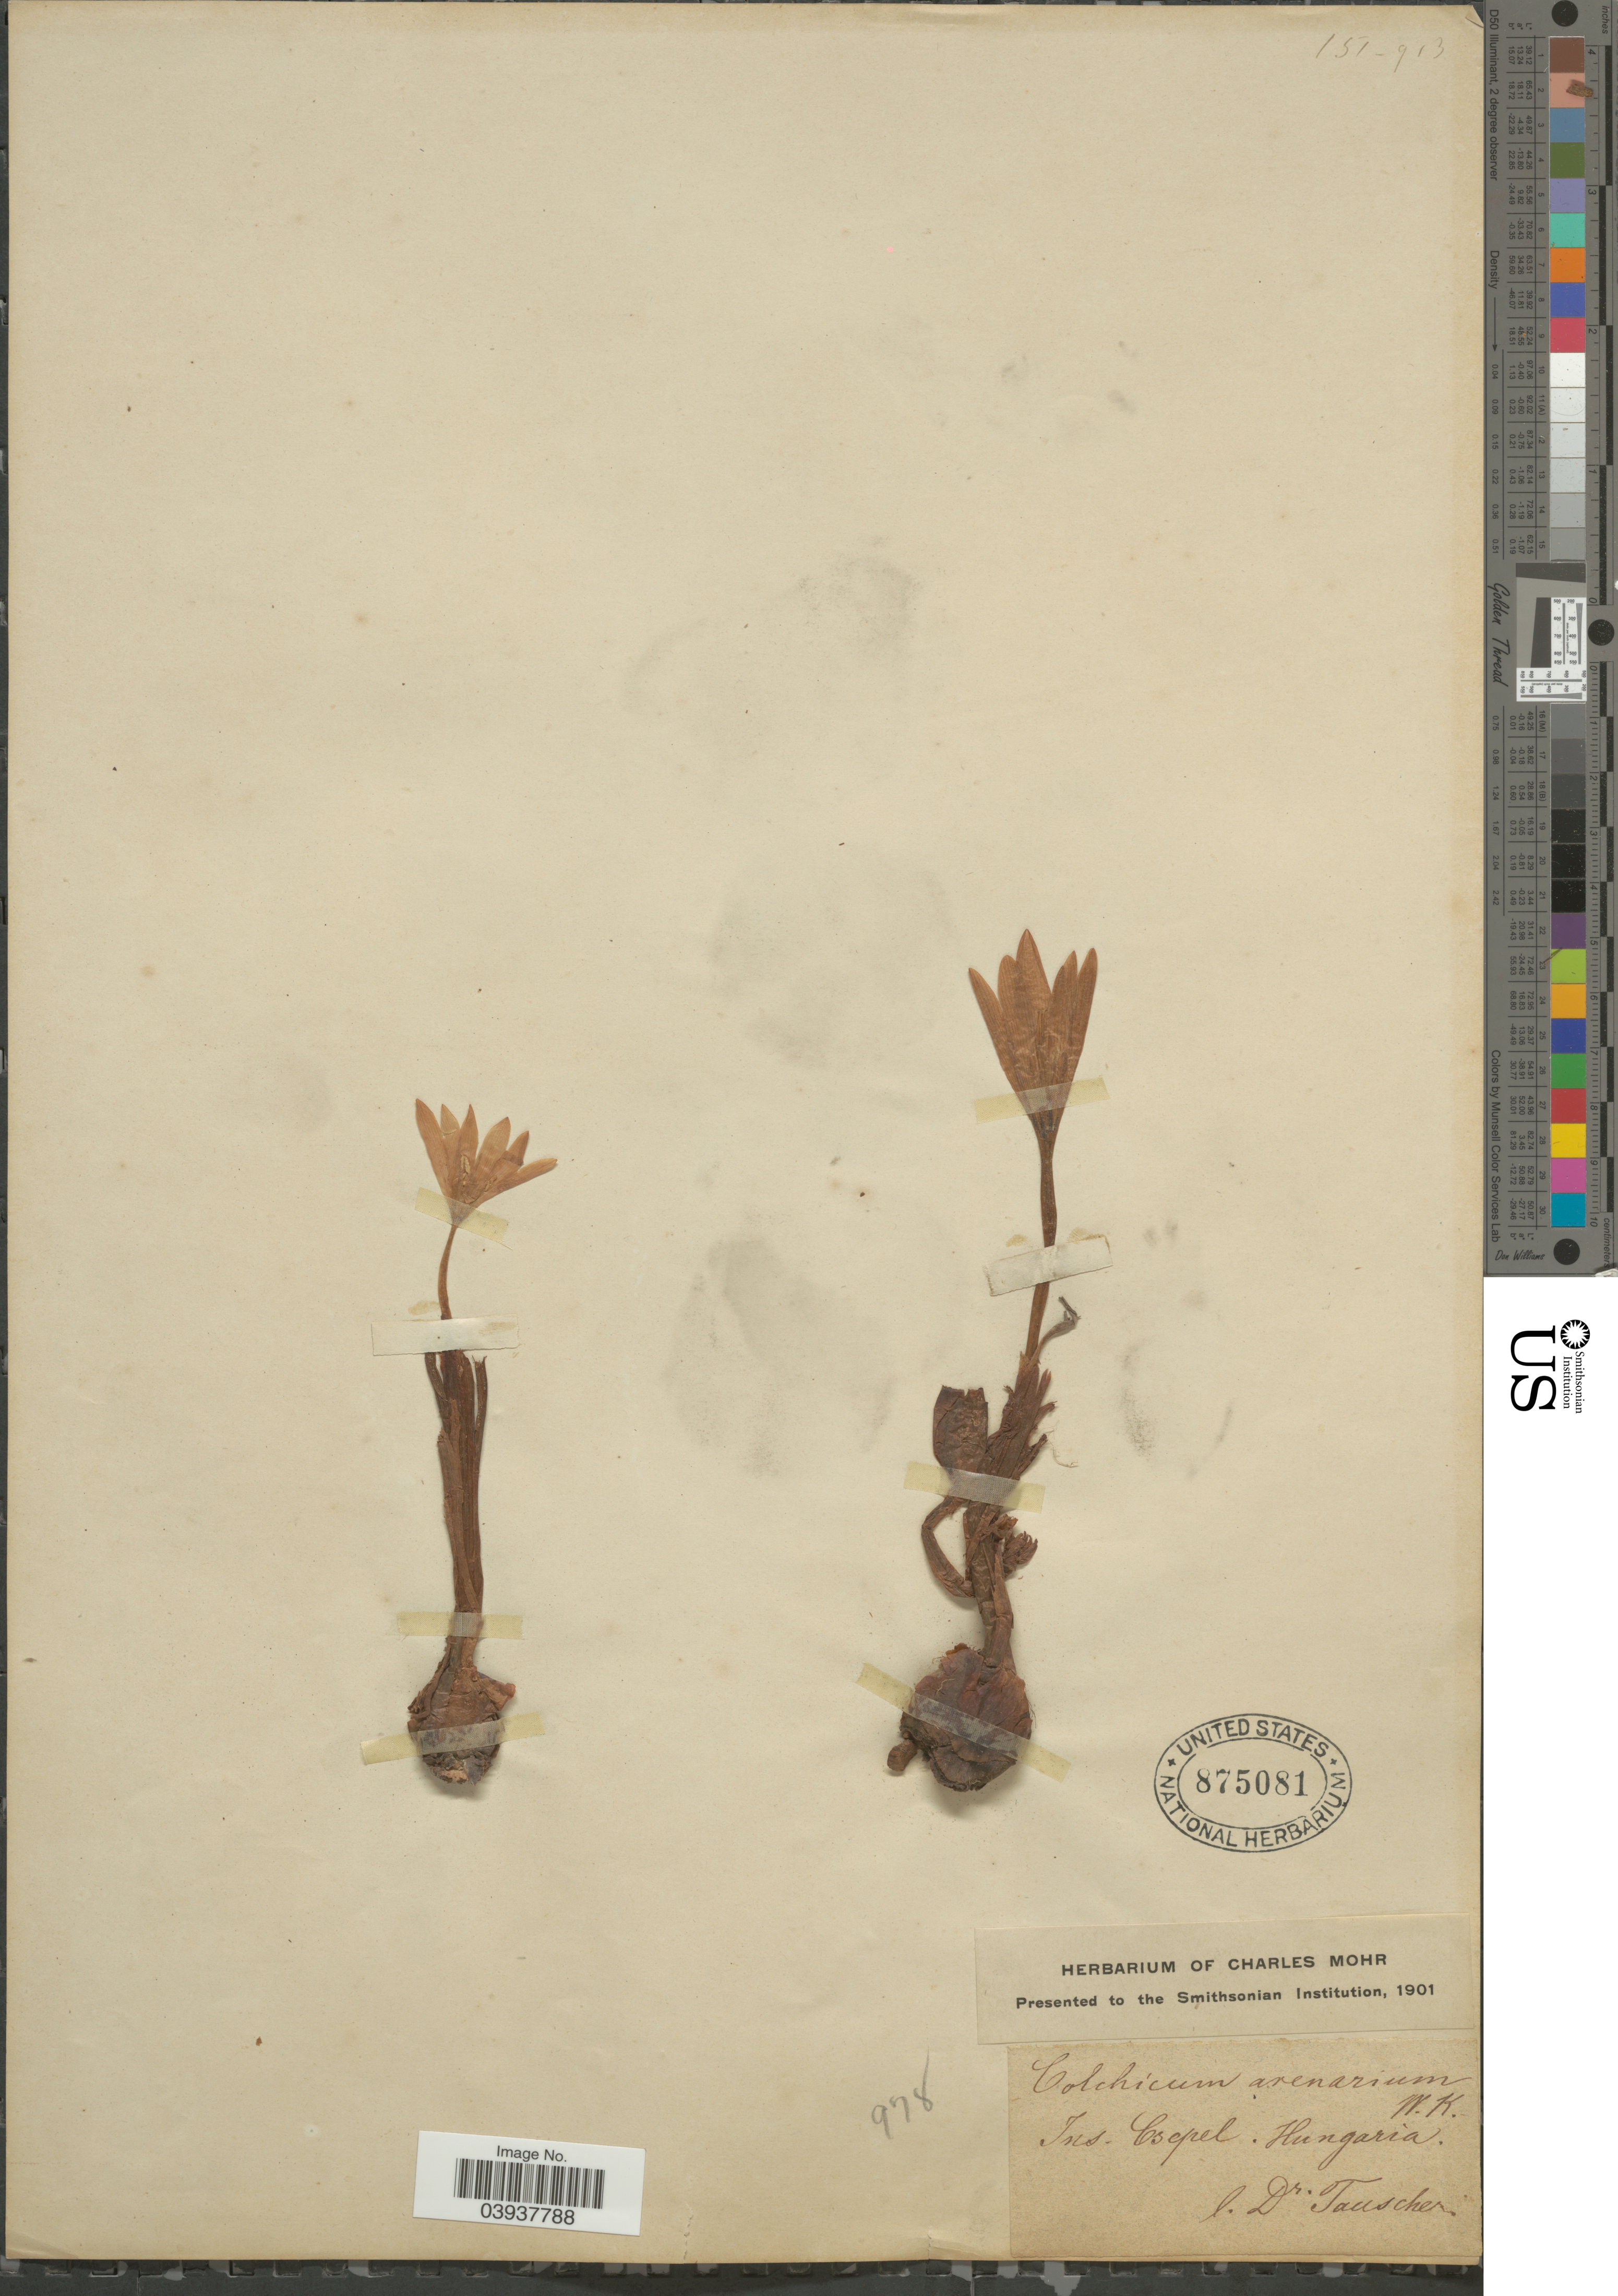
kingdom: Plantae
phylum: Tracheophyta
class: Liliopsida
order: Liliales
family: Colchicaceae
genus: Colchicum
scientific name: Colchicum arenarium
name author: Waldst. & Kit.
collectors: Tauscher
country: Hungary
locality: Ins. Osepel [interpreted]. Hungaria.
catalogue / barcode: US 875081